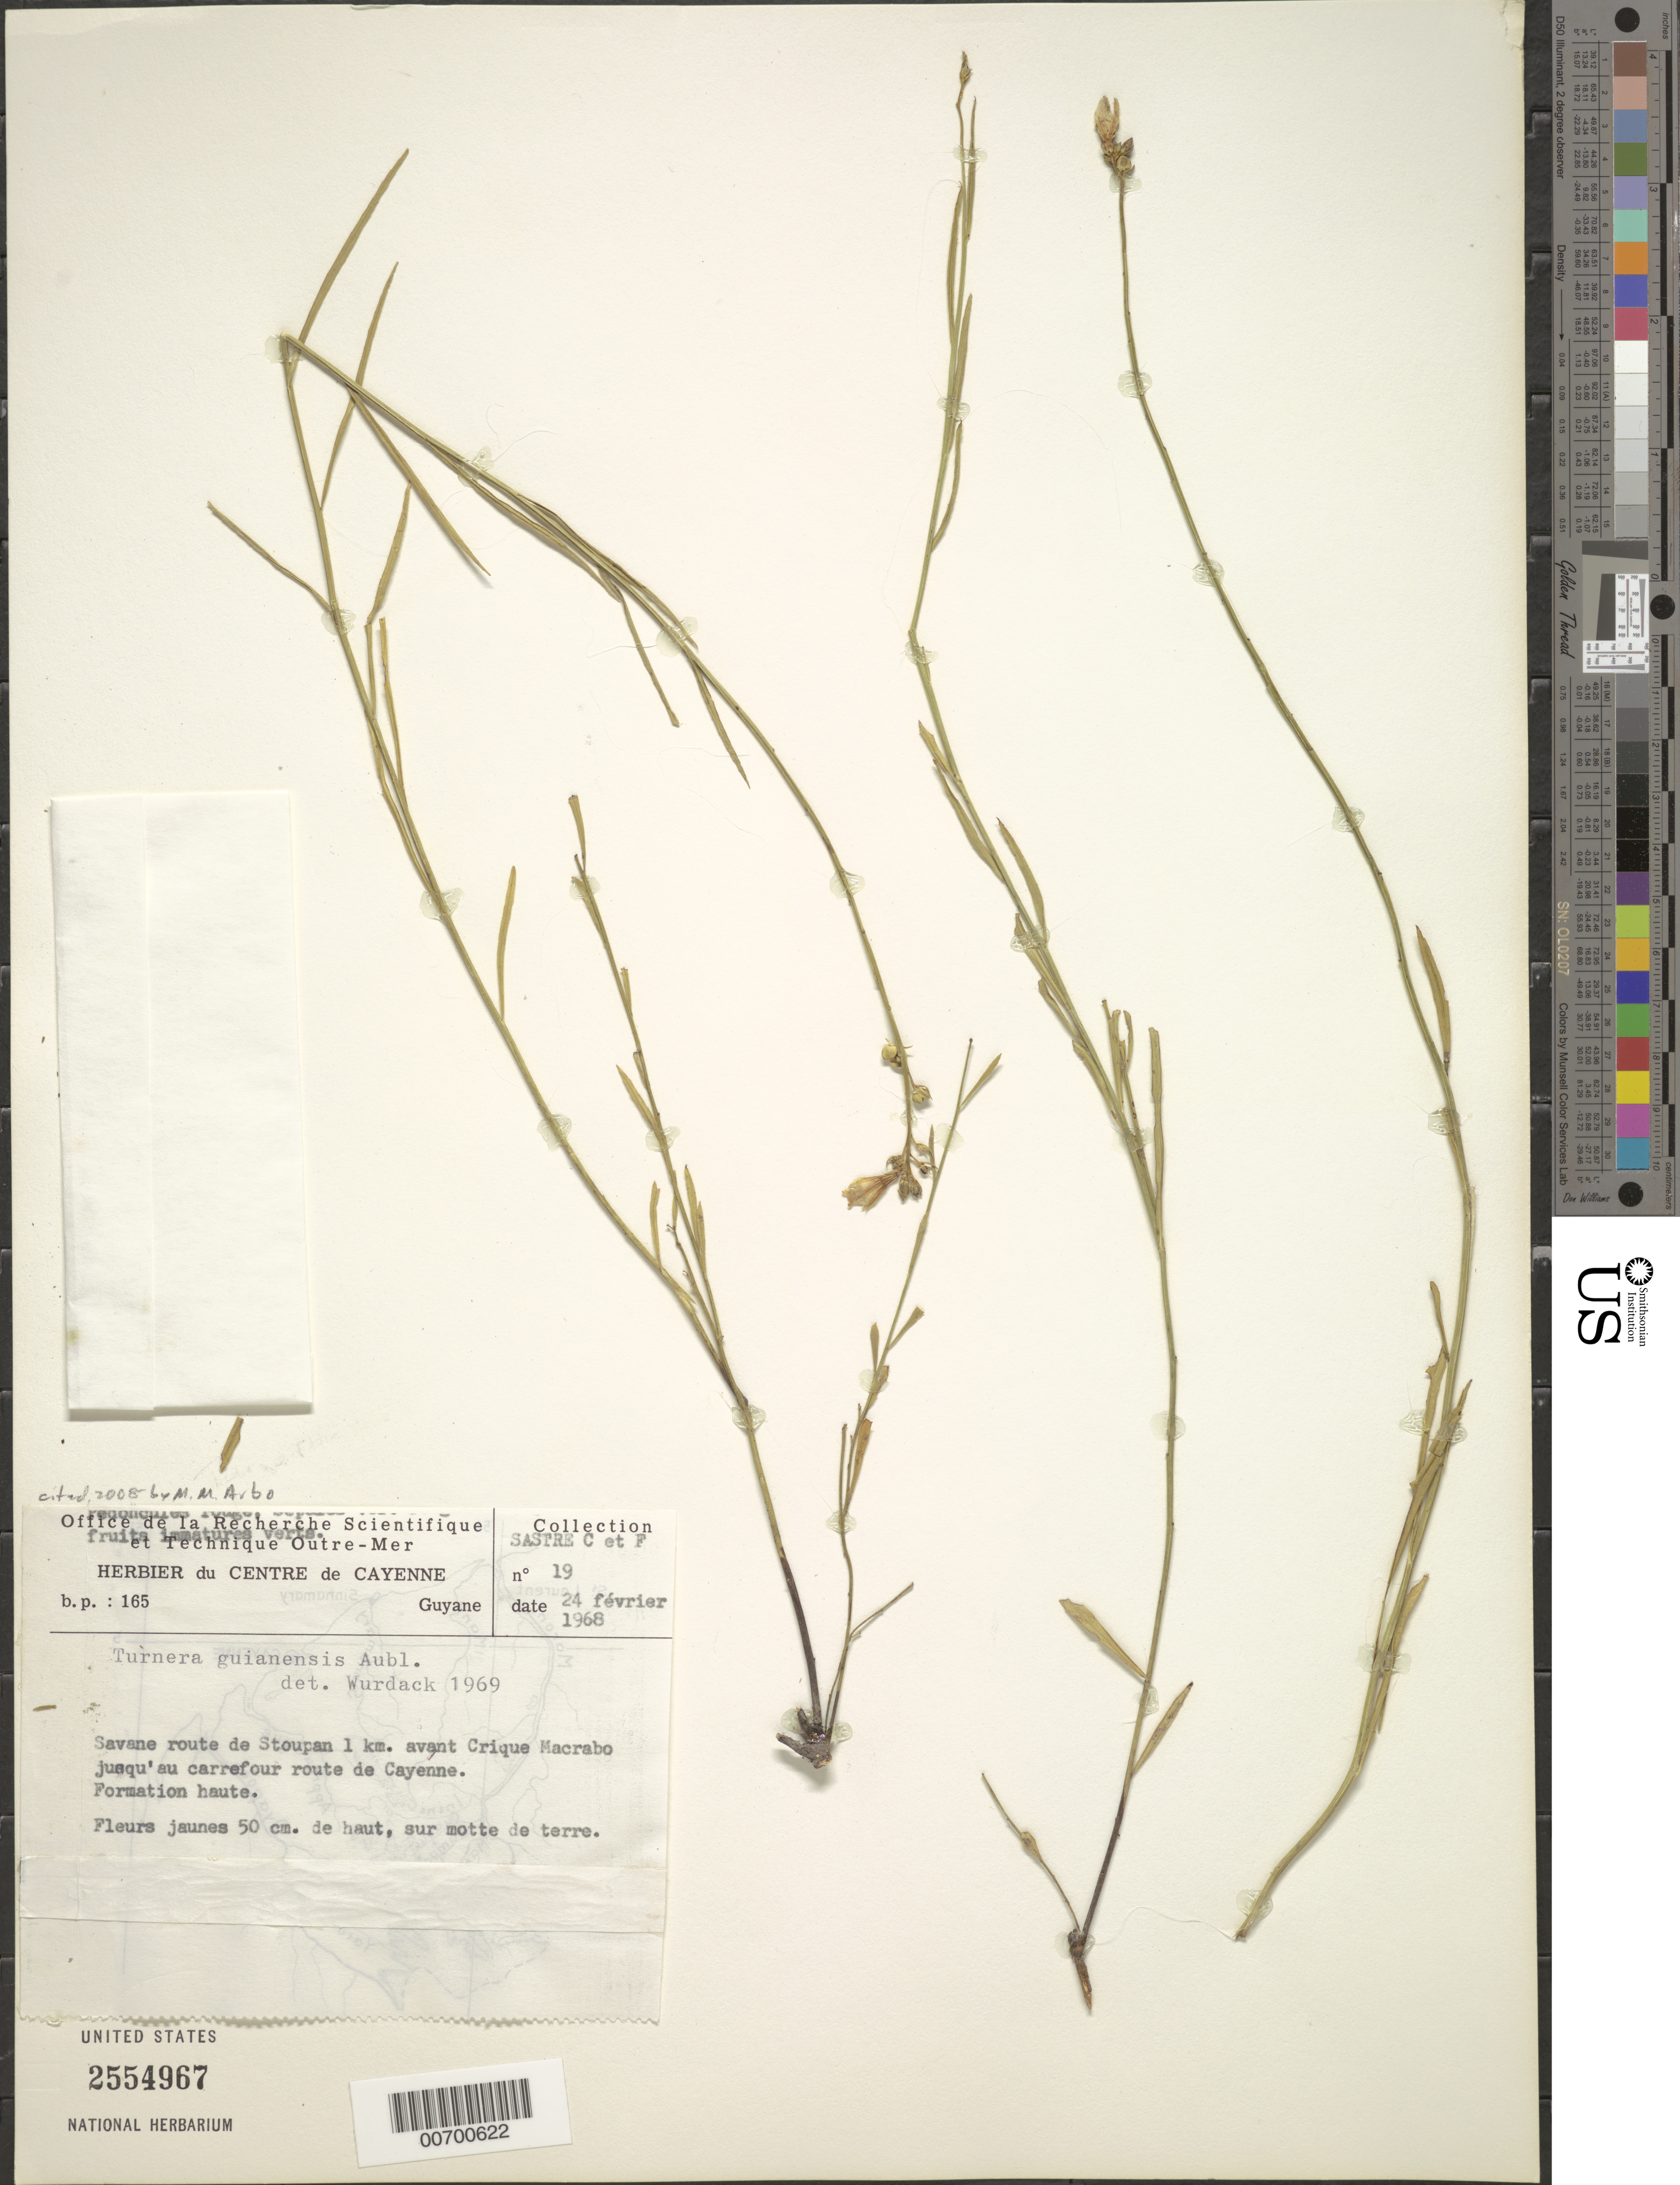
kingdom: Plantae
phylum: Tracheophyta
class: Magnoliopsida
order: Malpighiales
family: Turneraceae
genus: Turnera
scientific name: Turnera guianensis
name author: Aubl.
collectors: C. H. L. Sastre & F. Sastre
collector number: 19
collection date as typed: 24-Feb-68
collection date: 1968-02-24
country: French Guiana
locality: Route de Staupan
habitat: Formation haute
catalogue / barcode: US 2554967